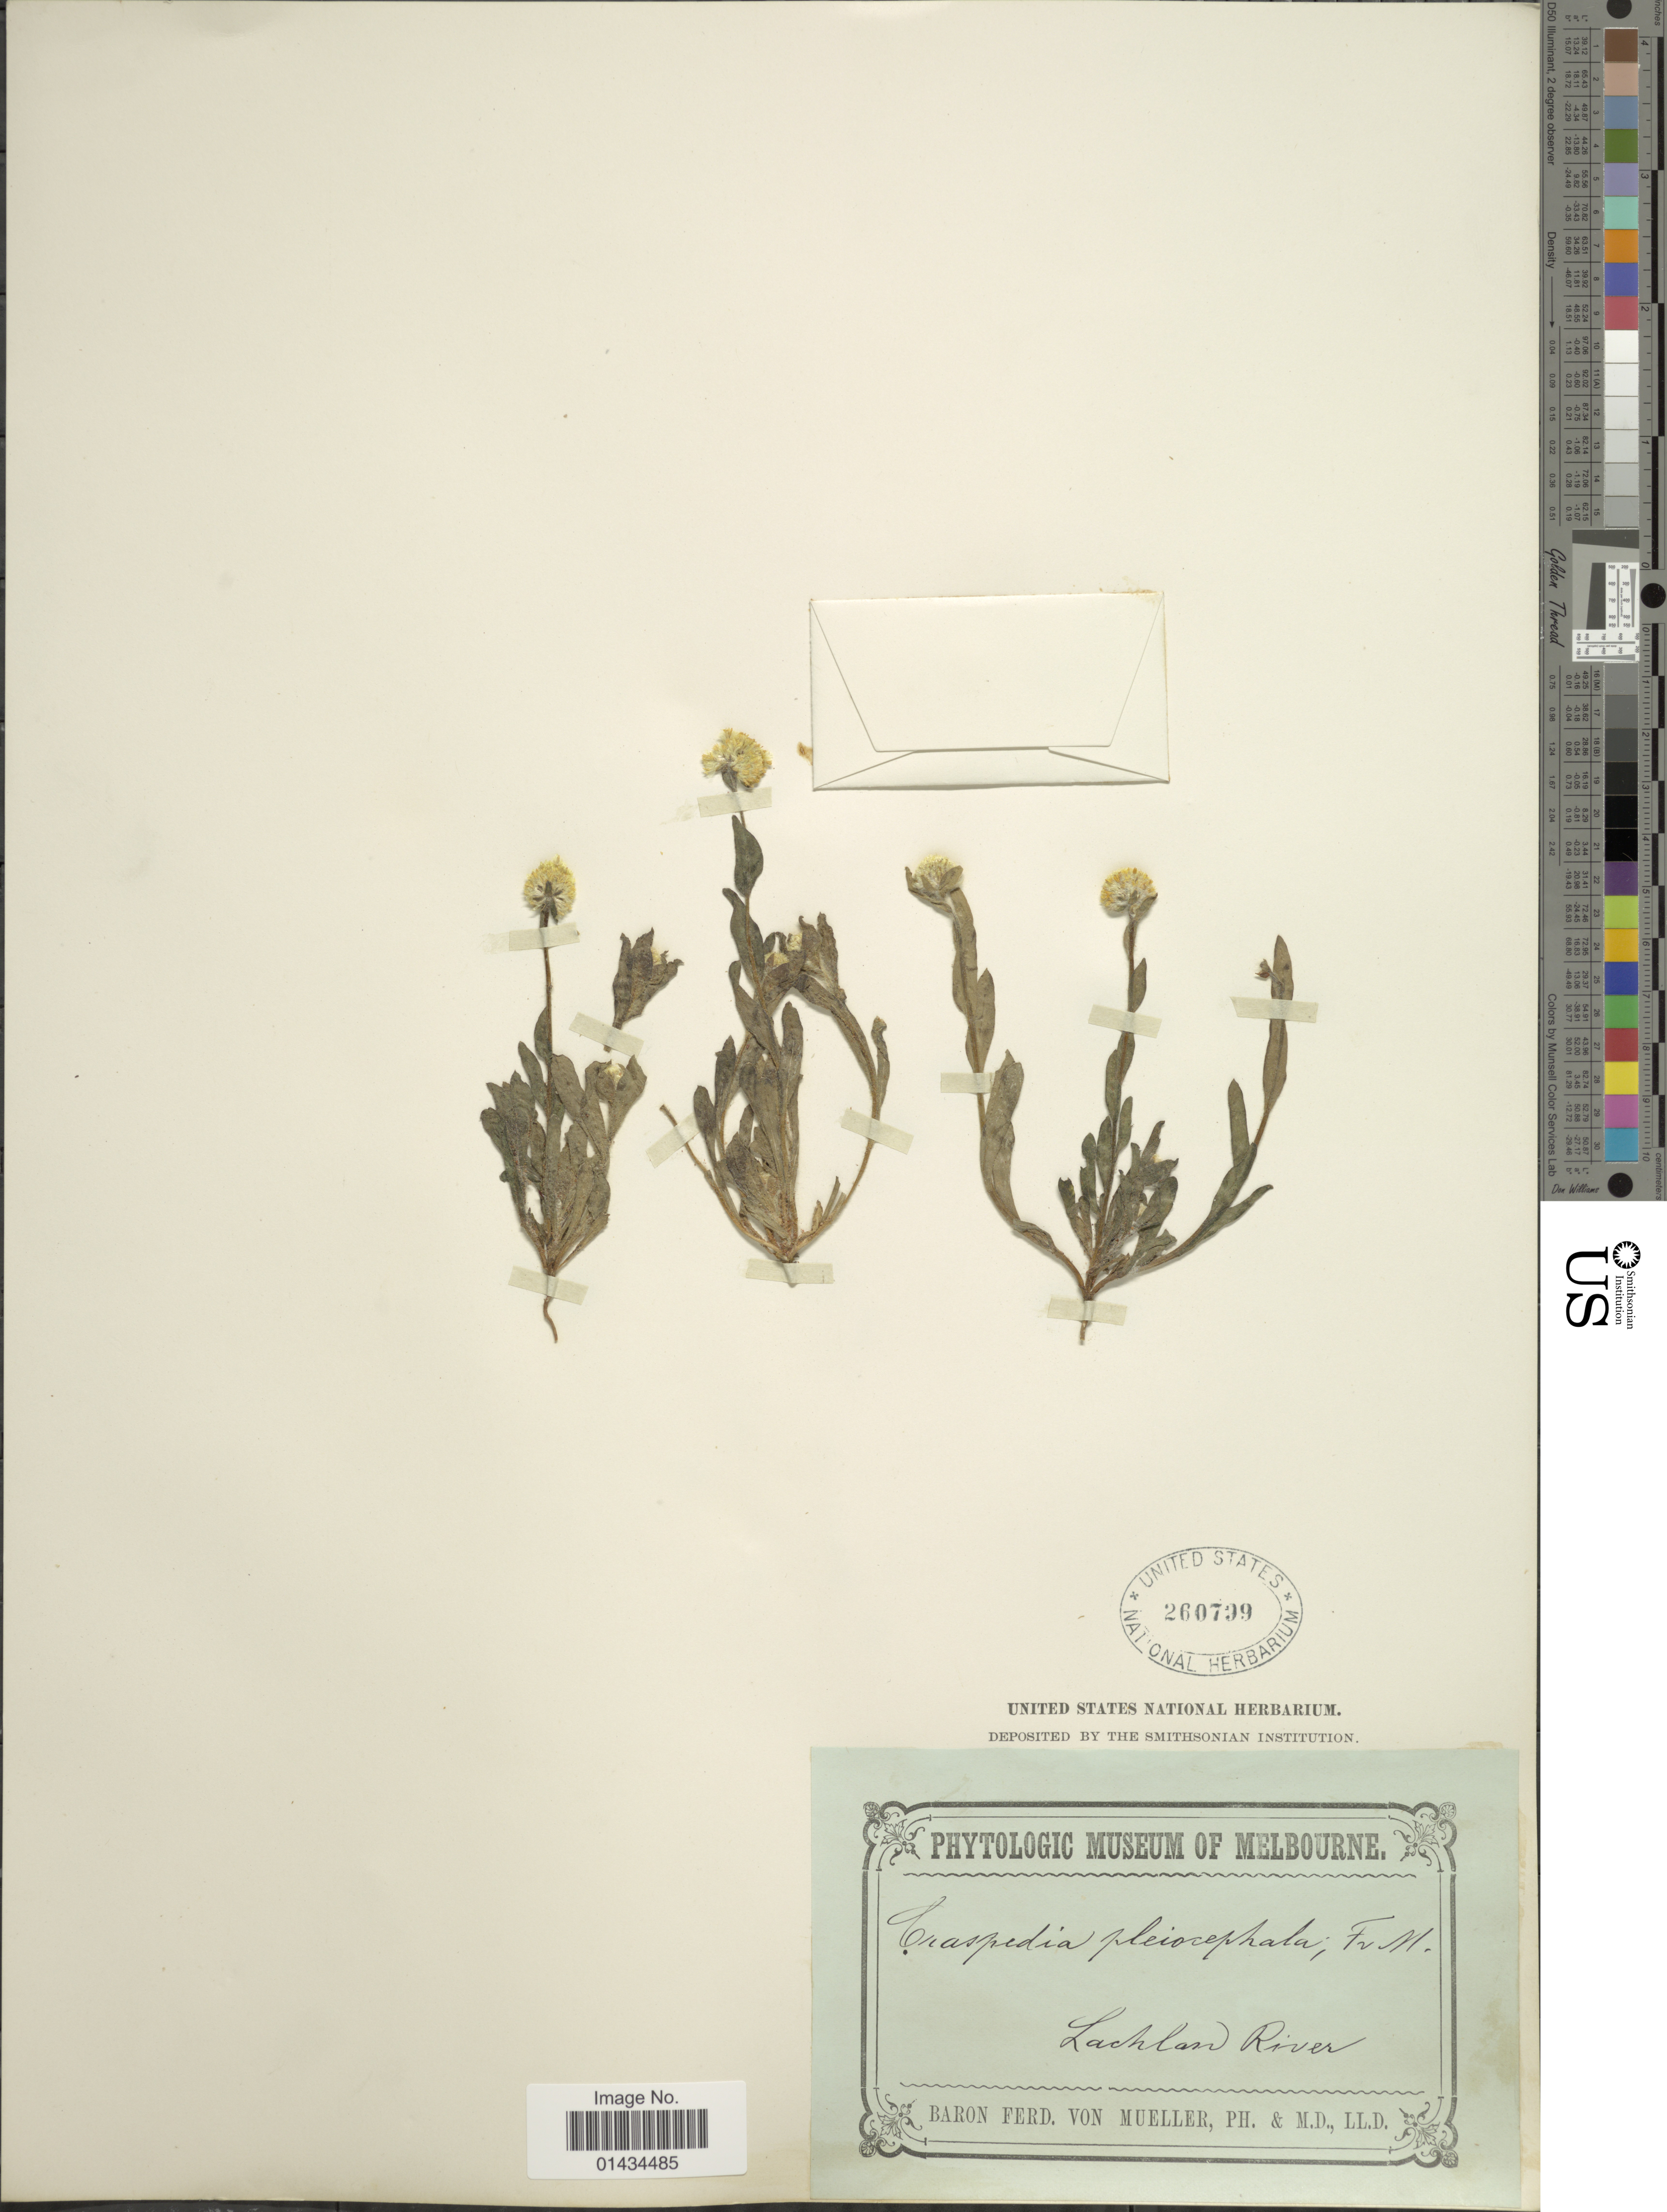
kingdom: Plantae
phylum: Tracheophyta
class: Magnoliopsida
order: Asterales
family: Asteraceae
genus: Craspedia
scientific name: Craspedia pleiocephalus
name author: F. Muell.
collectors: F. von Mueller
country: Australia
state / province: New South Wales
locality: Lachlan River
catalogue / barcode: US 206799